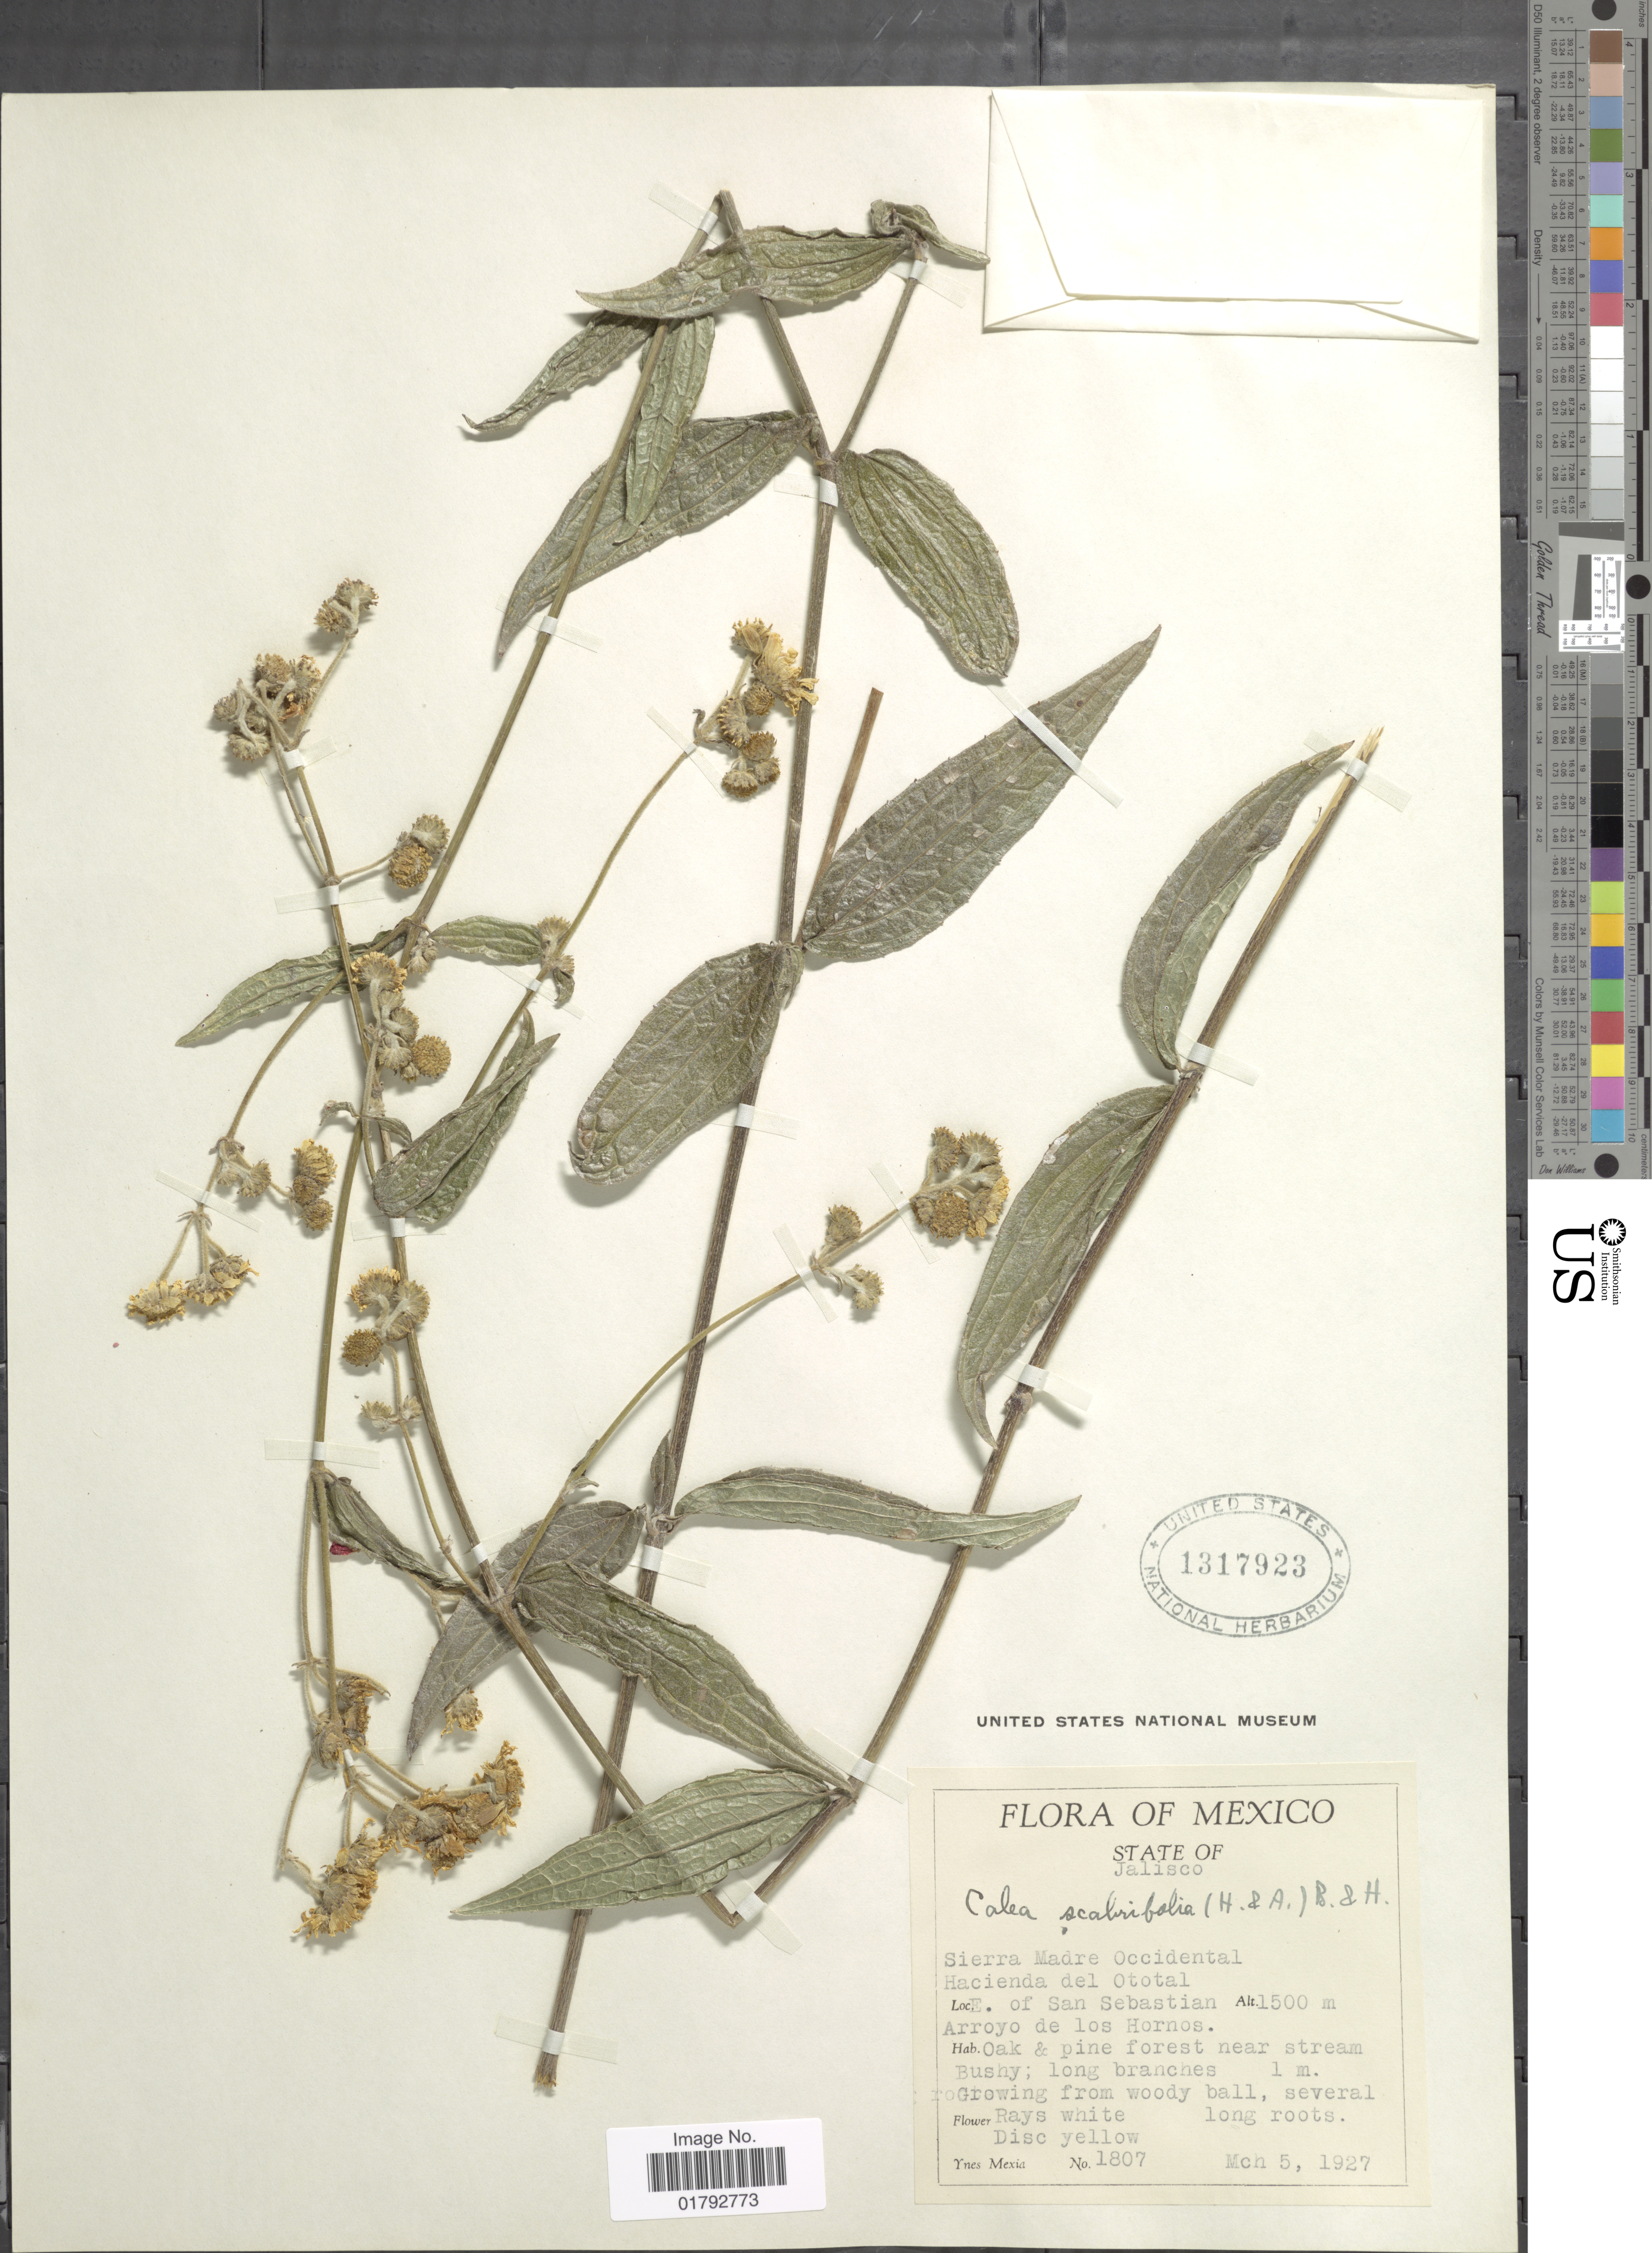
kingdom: Plantae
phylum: Tracheophyta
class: Magnoliopsida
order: Asterales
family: Asteraceae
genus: Alloispermum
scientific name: Alloispermum scabrifolium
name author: (Hook.) H. Rob.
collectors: Y. Mexia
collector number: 1807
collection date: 1927-03-05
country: Mexico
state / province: Jalisco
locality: State of Jalisco. Sierra Madre Occidental, Hacienda del Ototal. E. of San Sebastian. Arroya de los Hornos.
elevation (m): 1500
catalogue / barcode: US 1317923